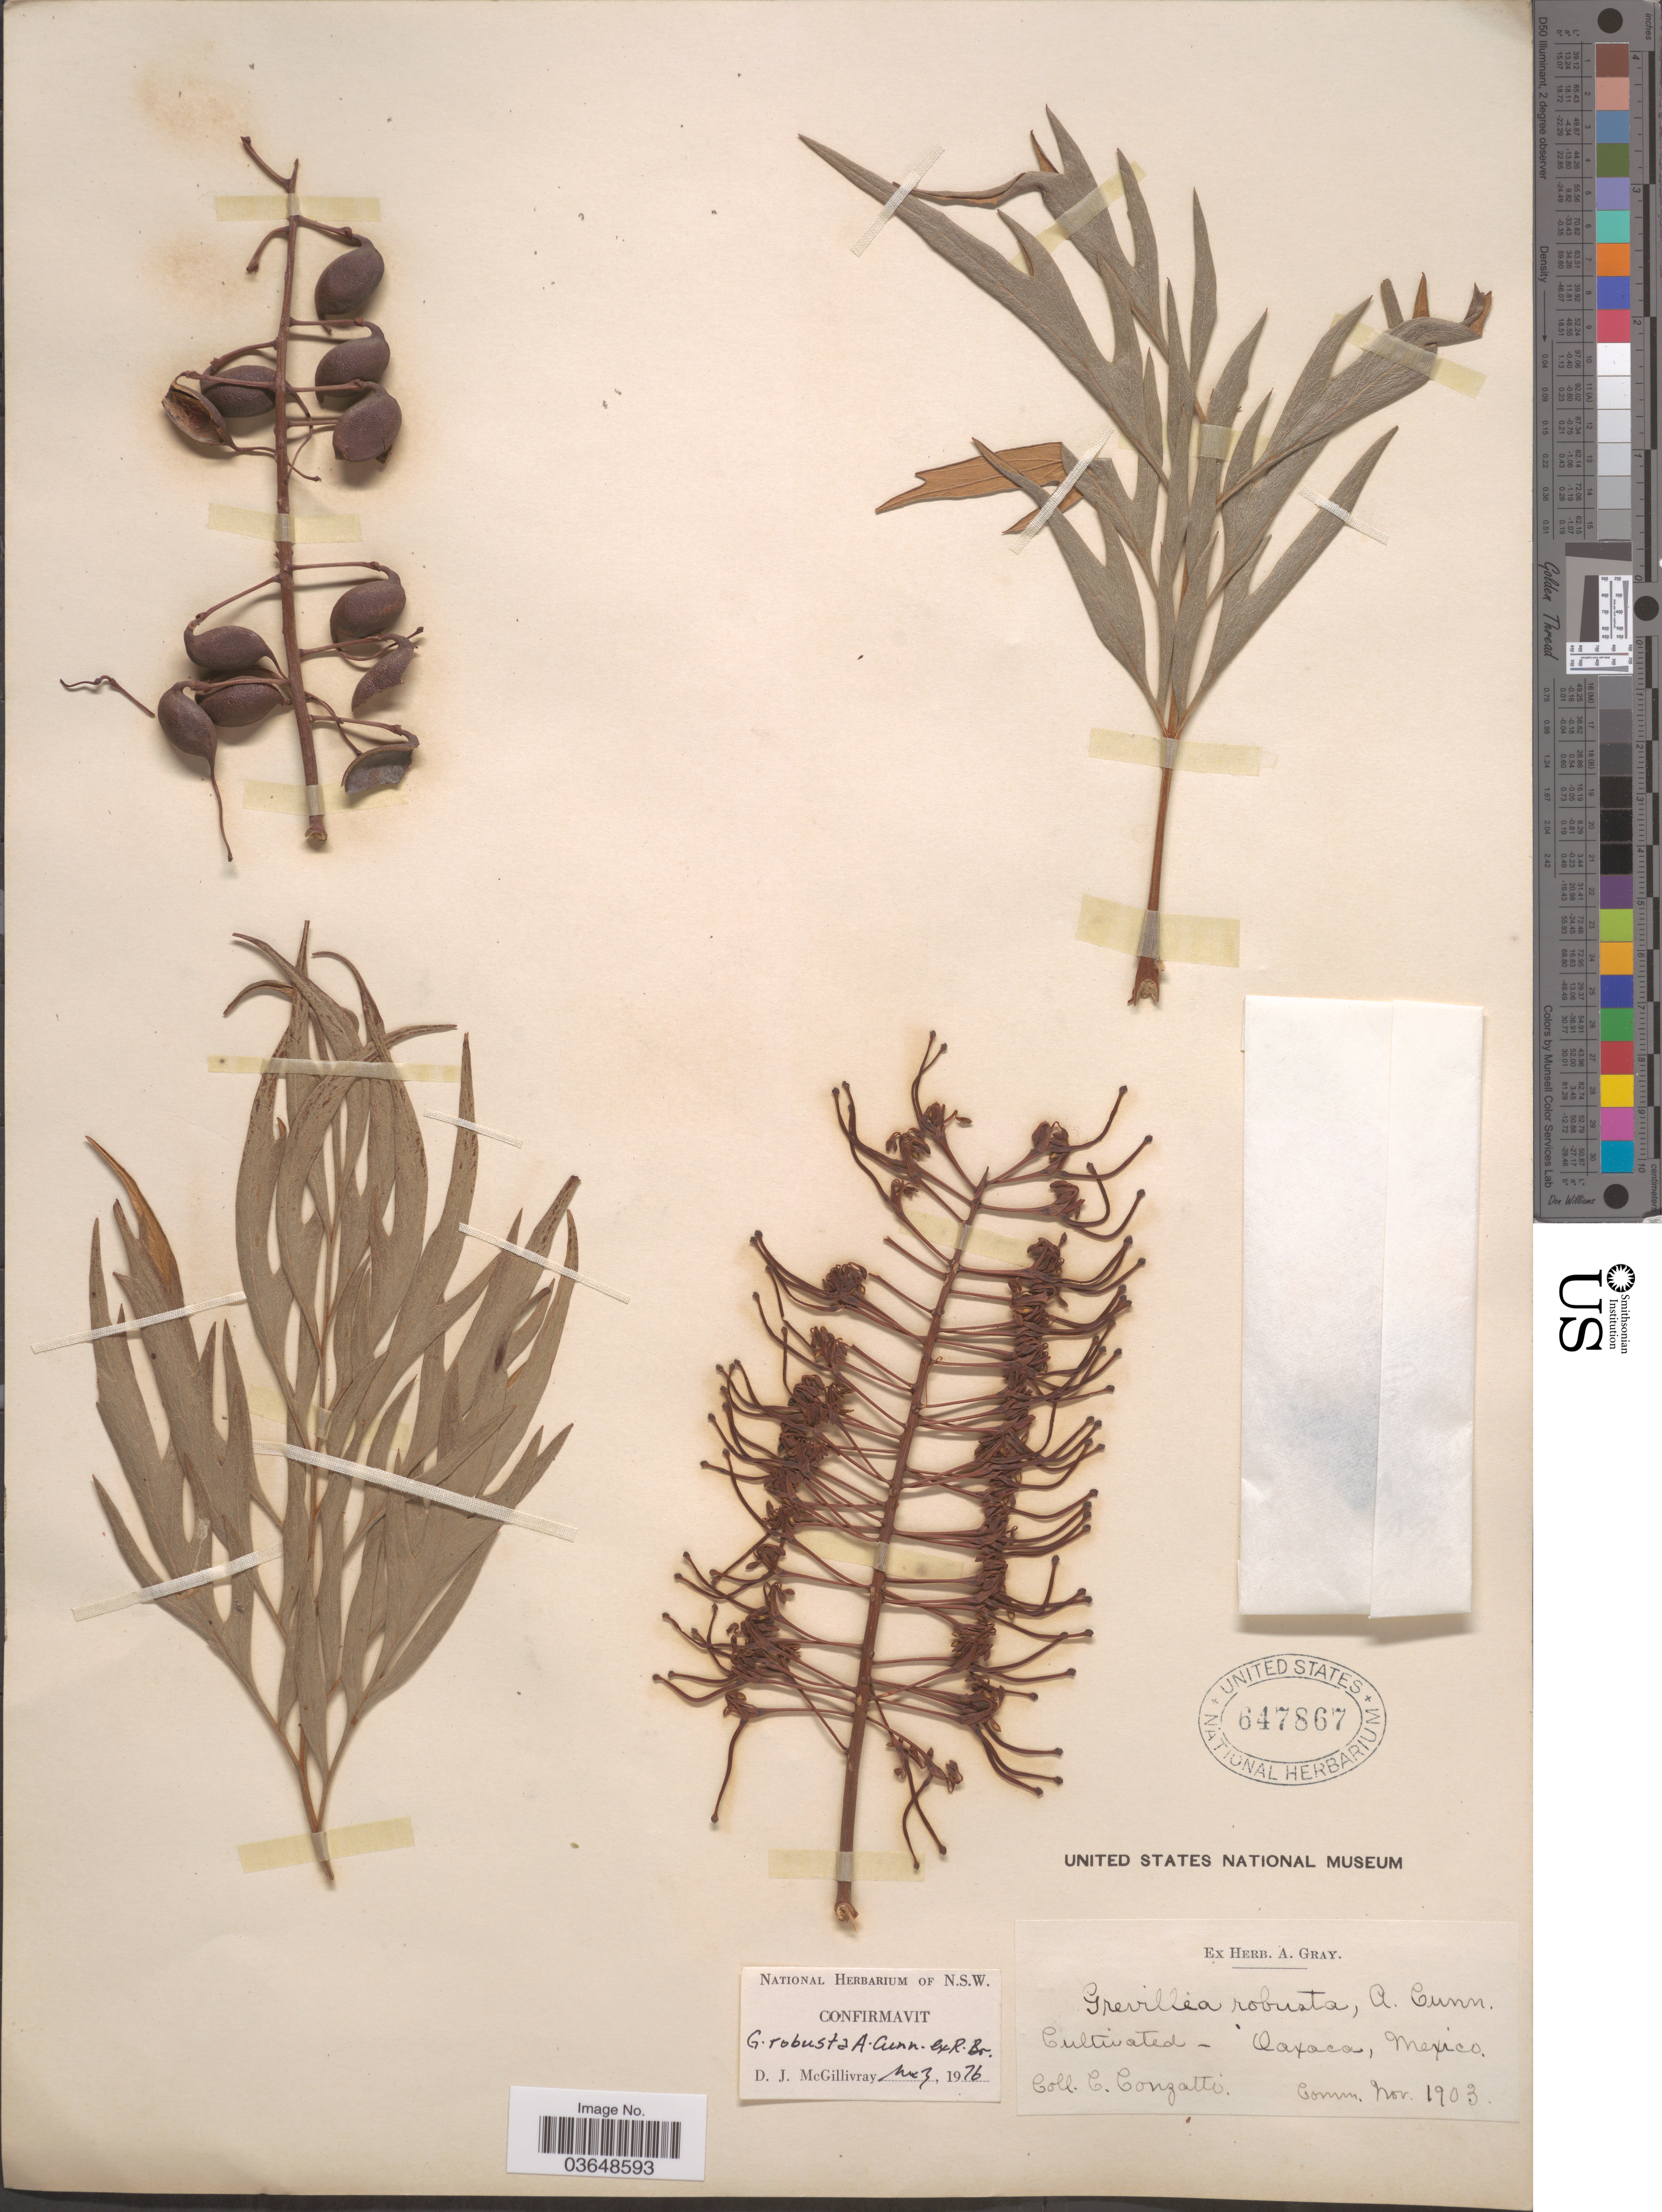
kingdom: Plantae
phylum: Tracheophyta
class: Magnoliopsida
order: Proteales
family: Proteaceae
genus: Grevillea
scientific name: Grevillea robusta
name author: A. Cunn.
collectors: C. Conzatti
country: Mexico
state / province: Oaxaca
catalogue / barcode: US 647867